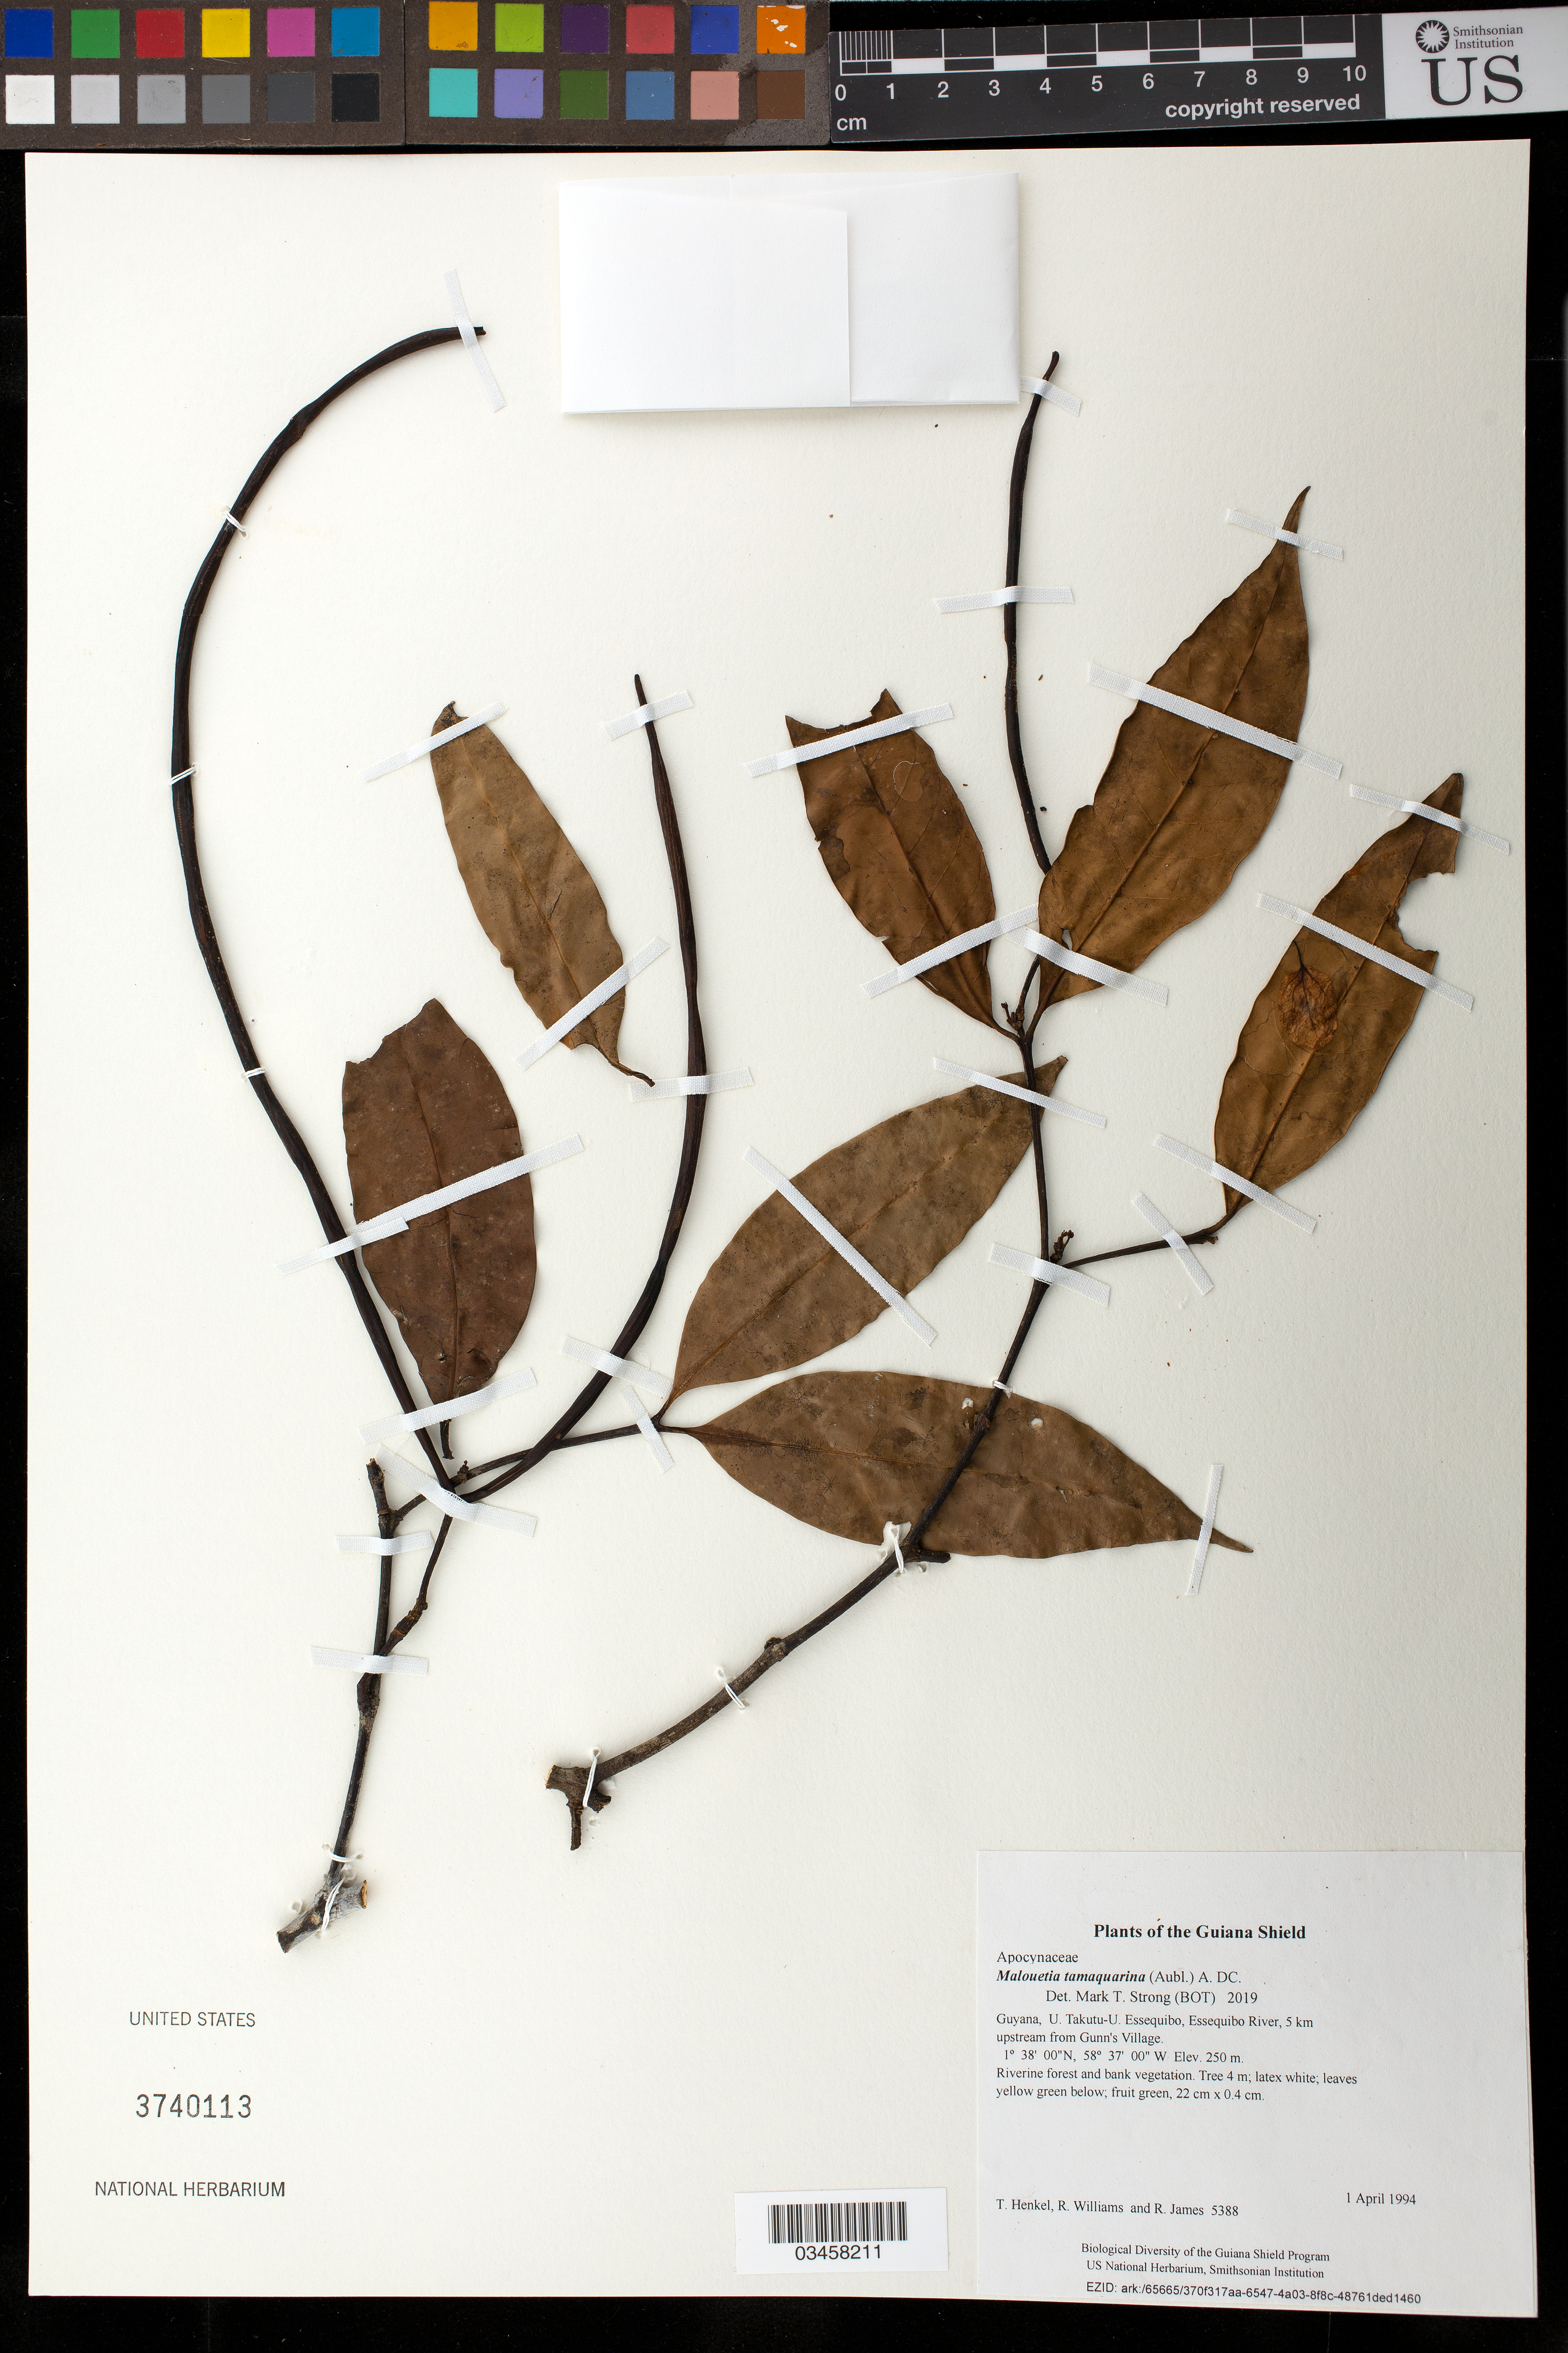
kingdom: Plantae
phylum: Tracheophyta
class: Magnoliopsida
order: Gentianales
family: Apocynaceae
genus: Malouetia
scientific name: Malouetia tamaquarina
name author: (Aubl.) A. DC.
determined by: Strong, Mark T., (BOT), Smithsonian Institution - National Museum of Natural History (UNITED STATES)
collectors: T. Henkel, R. Williams & R. James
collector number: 5388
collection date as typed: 1 April 1994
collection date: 1994-04-01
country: Guyana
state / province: U. Takutu-U. Essequibo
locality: Essequibo River, 5 km upstream from Gunn's Village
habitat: Riverine forest and bank vegetation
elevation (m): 250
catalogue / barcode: US 3740113